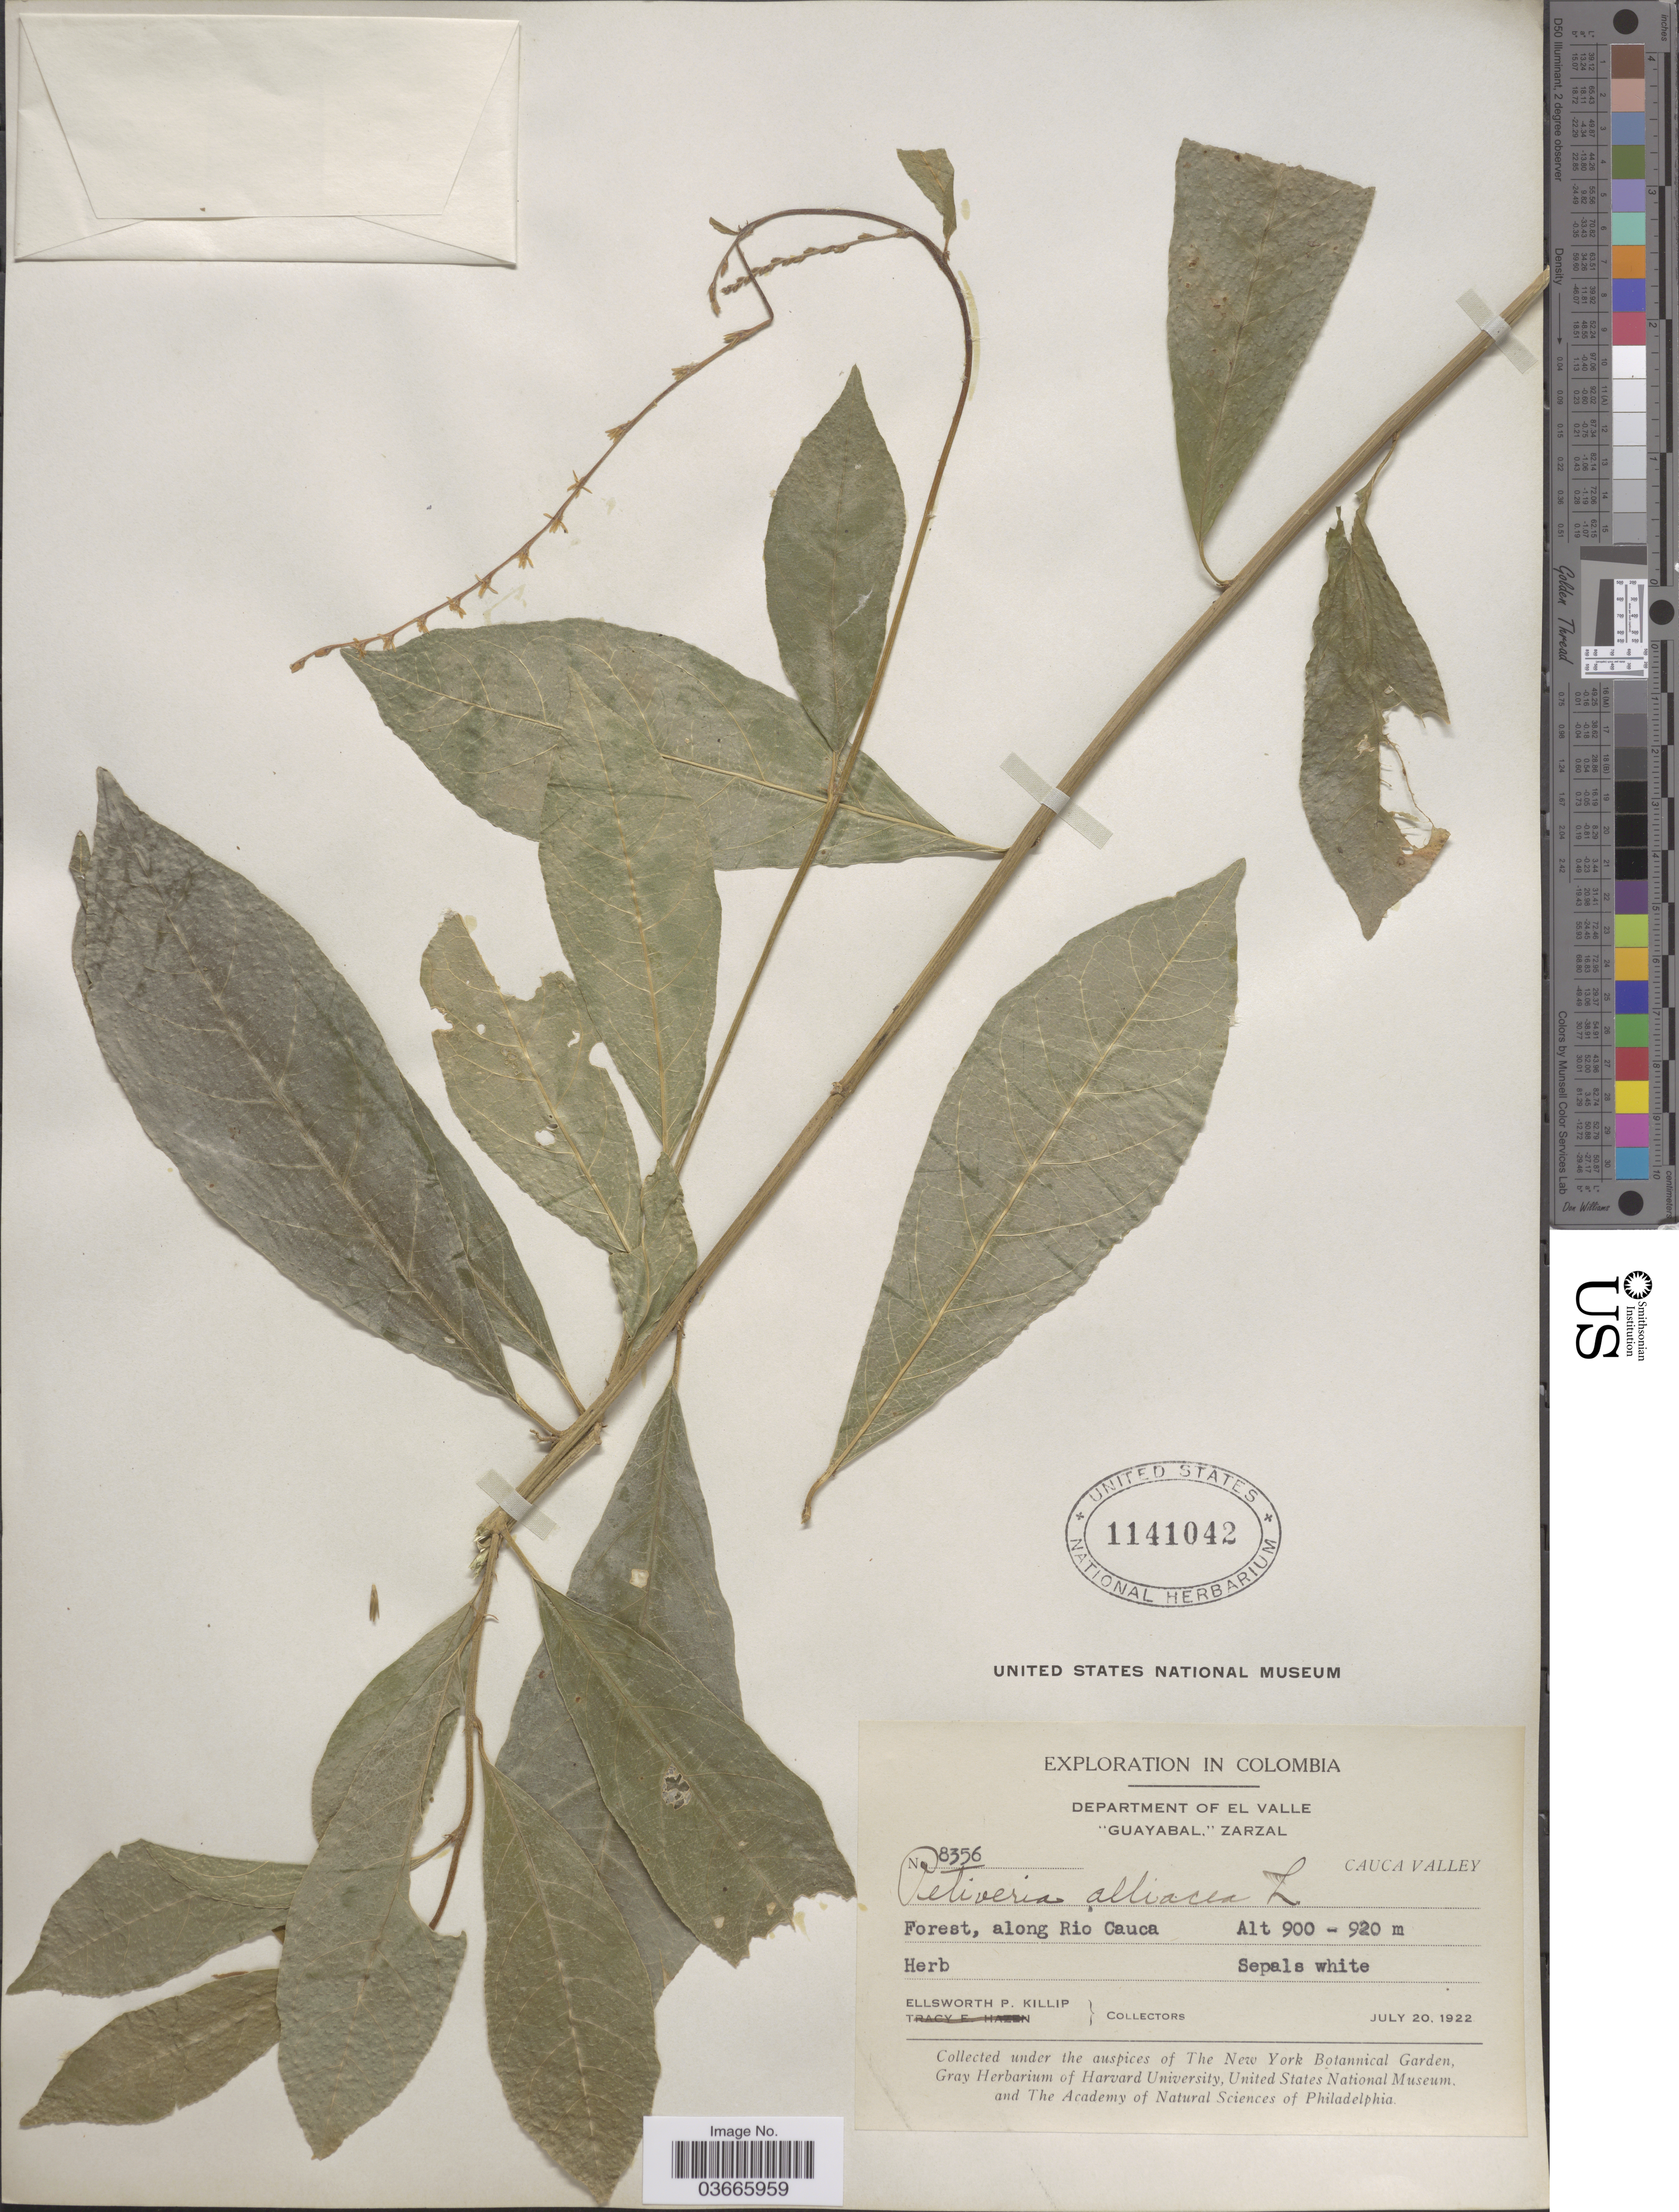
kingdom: Plantae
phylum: Tracheophyta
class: Magnoliopsida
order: Caryophyllales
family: Phytolaccaceae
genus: Petiveria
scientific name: Petiveria alliacea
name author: L.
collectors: E. P. Killip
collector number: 8356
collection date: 1922-07-20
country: Colombia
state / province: Valle del Cauca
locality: Department of El Valle. "Guayabal" Zarzal. Cauca Valley. Forest, along Rio Cauca.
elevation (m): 900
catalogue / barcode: US 1141042